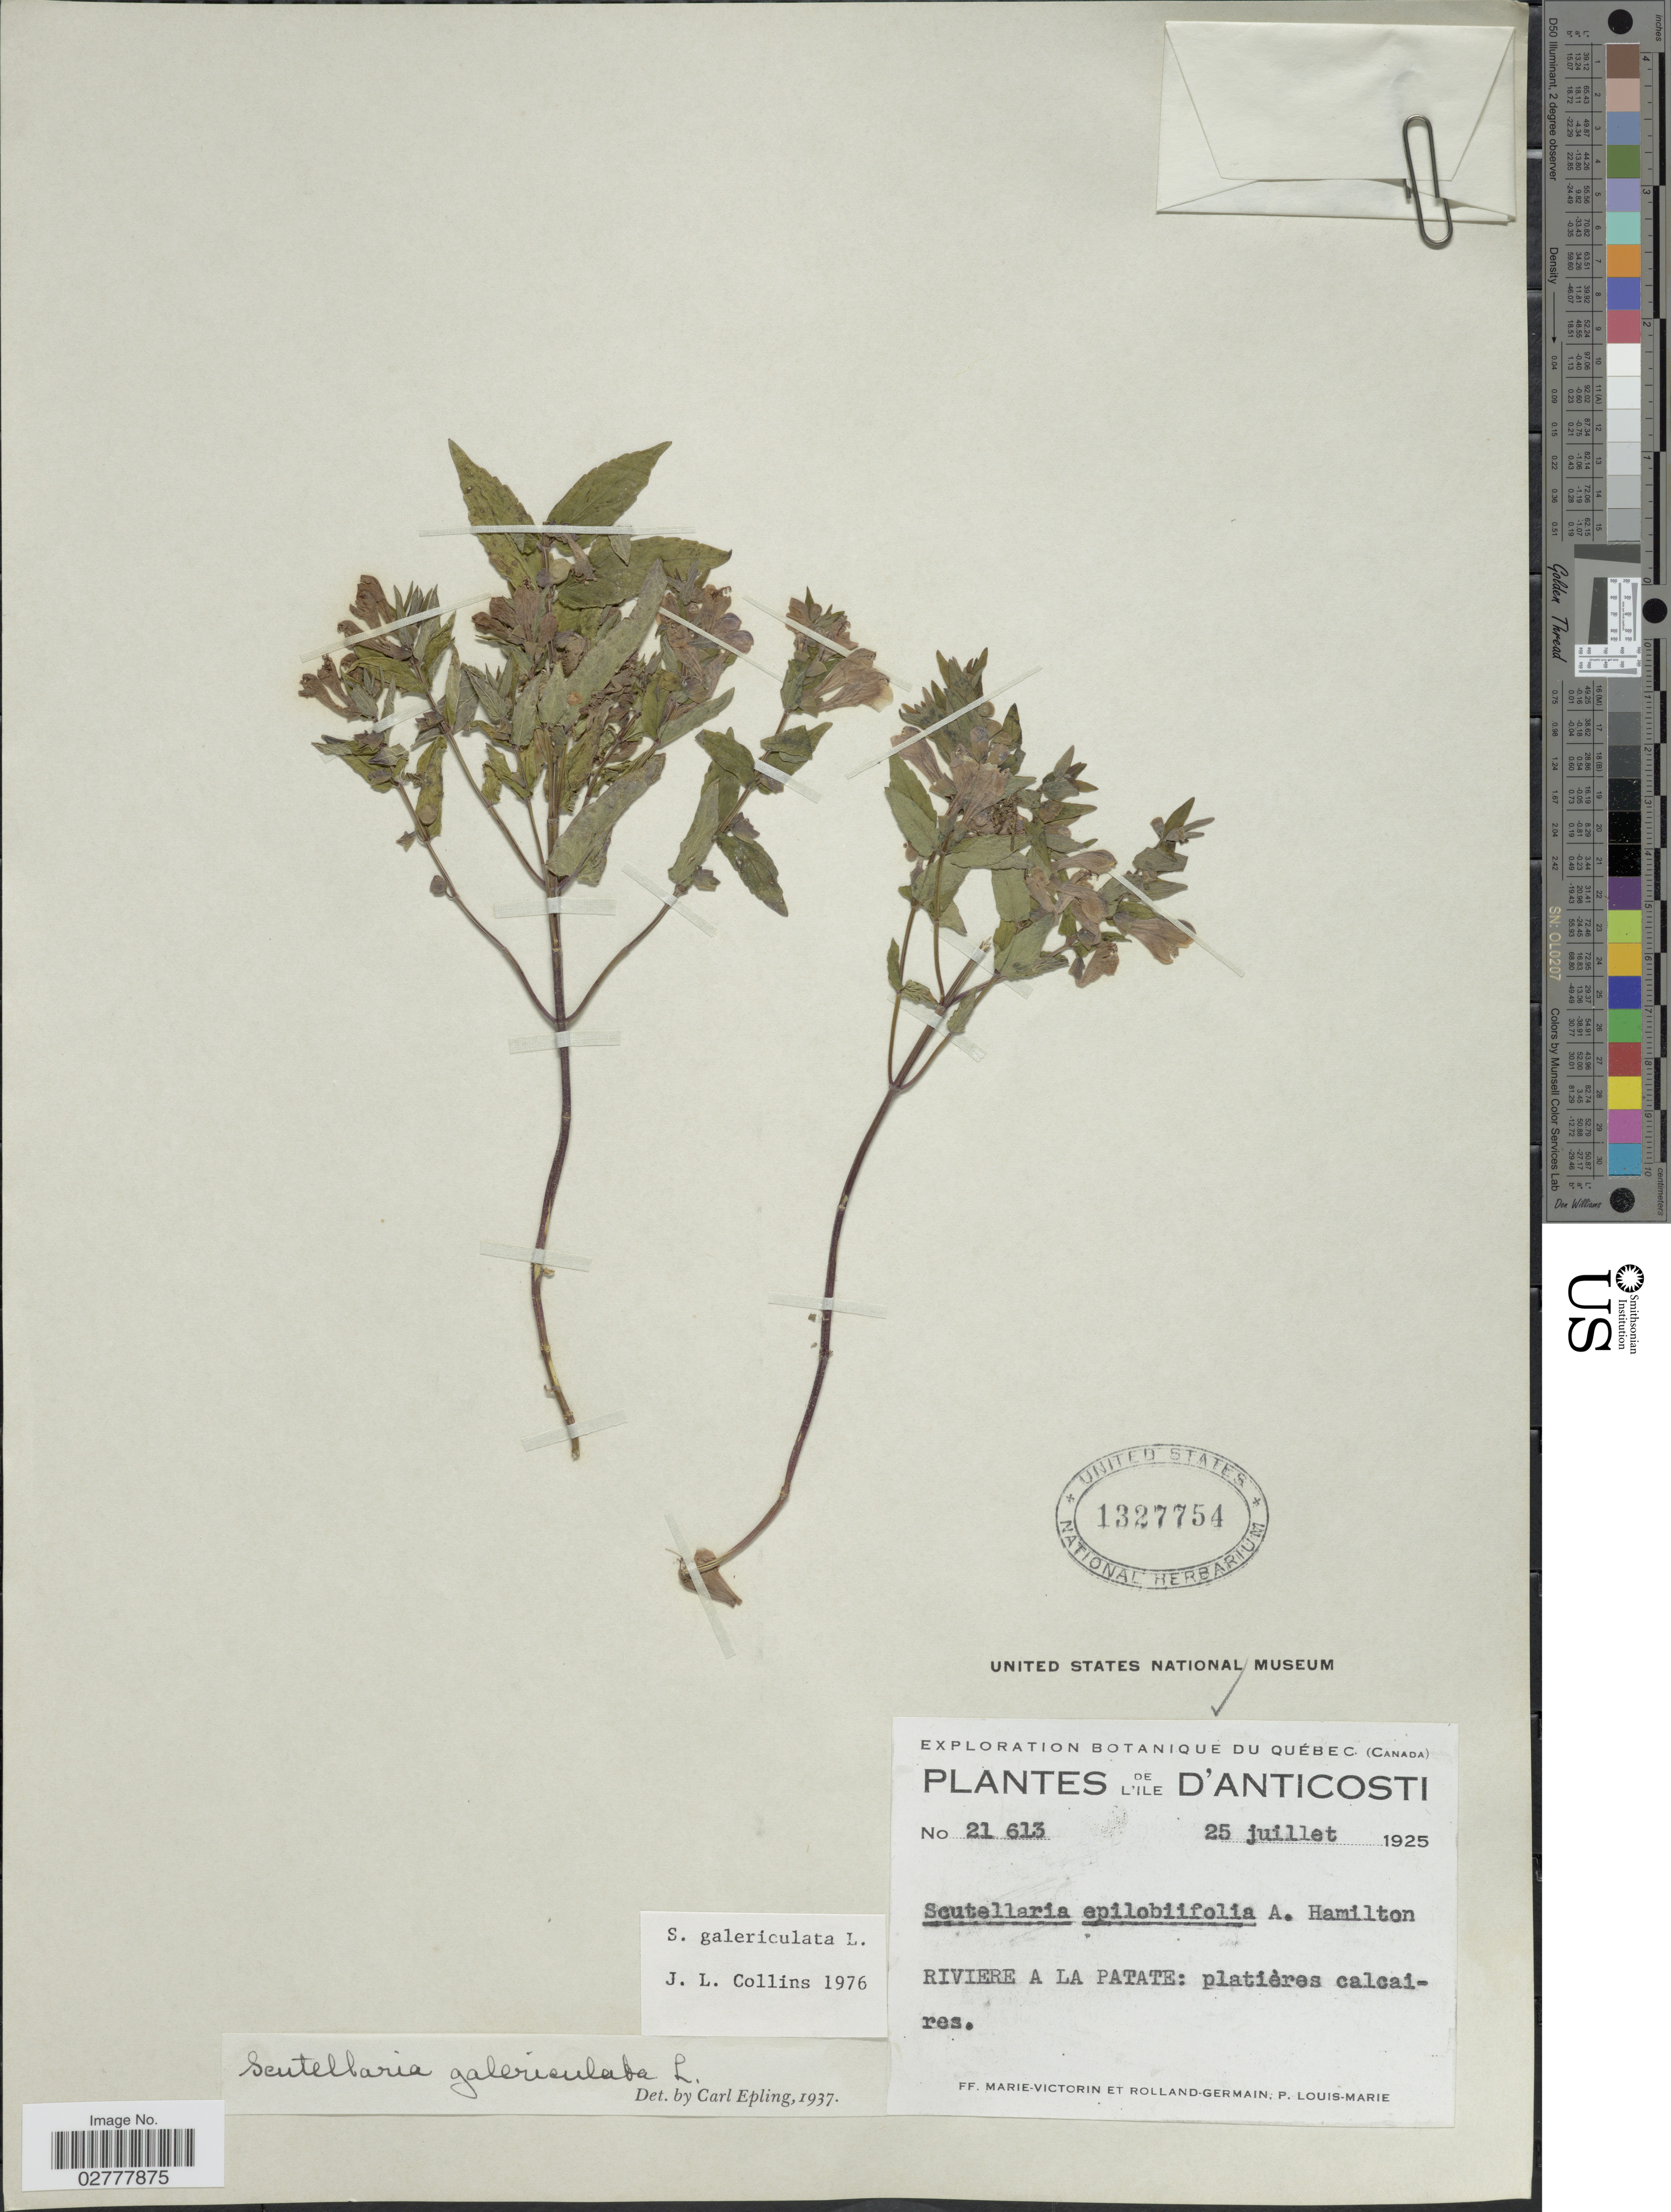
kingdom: Plantae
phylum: Tracheophyta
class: Magnoliopsida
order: Lamiales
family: Lamiaceae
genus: Scutellaria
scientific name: Scutellaria galericulata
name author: L.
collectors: F. Marie-Victorin, Rolland-Germain & L.-M. LaLonde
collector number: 21613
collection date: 1925-07-25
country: Canada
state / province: Quebec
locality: L'Ile d'Anticosti. Riviere a la Patate: platières calcaires.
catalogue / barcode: US 1327754